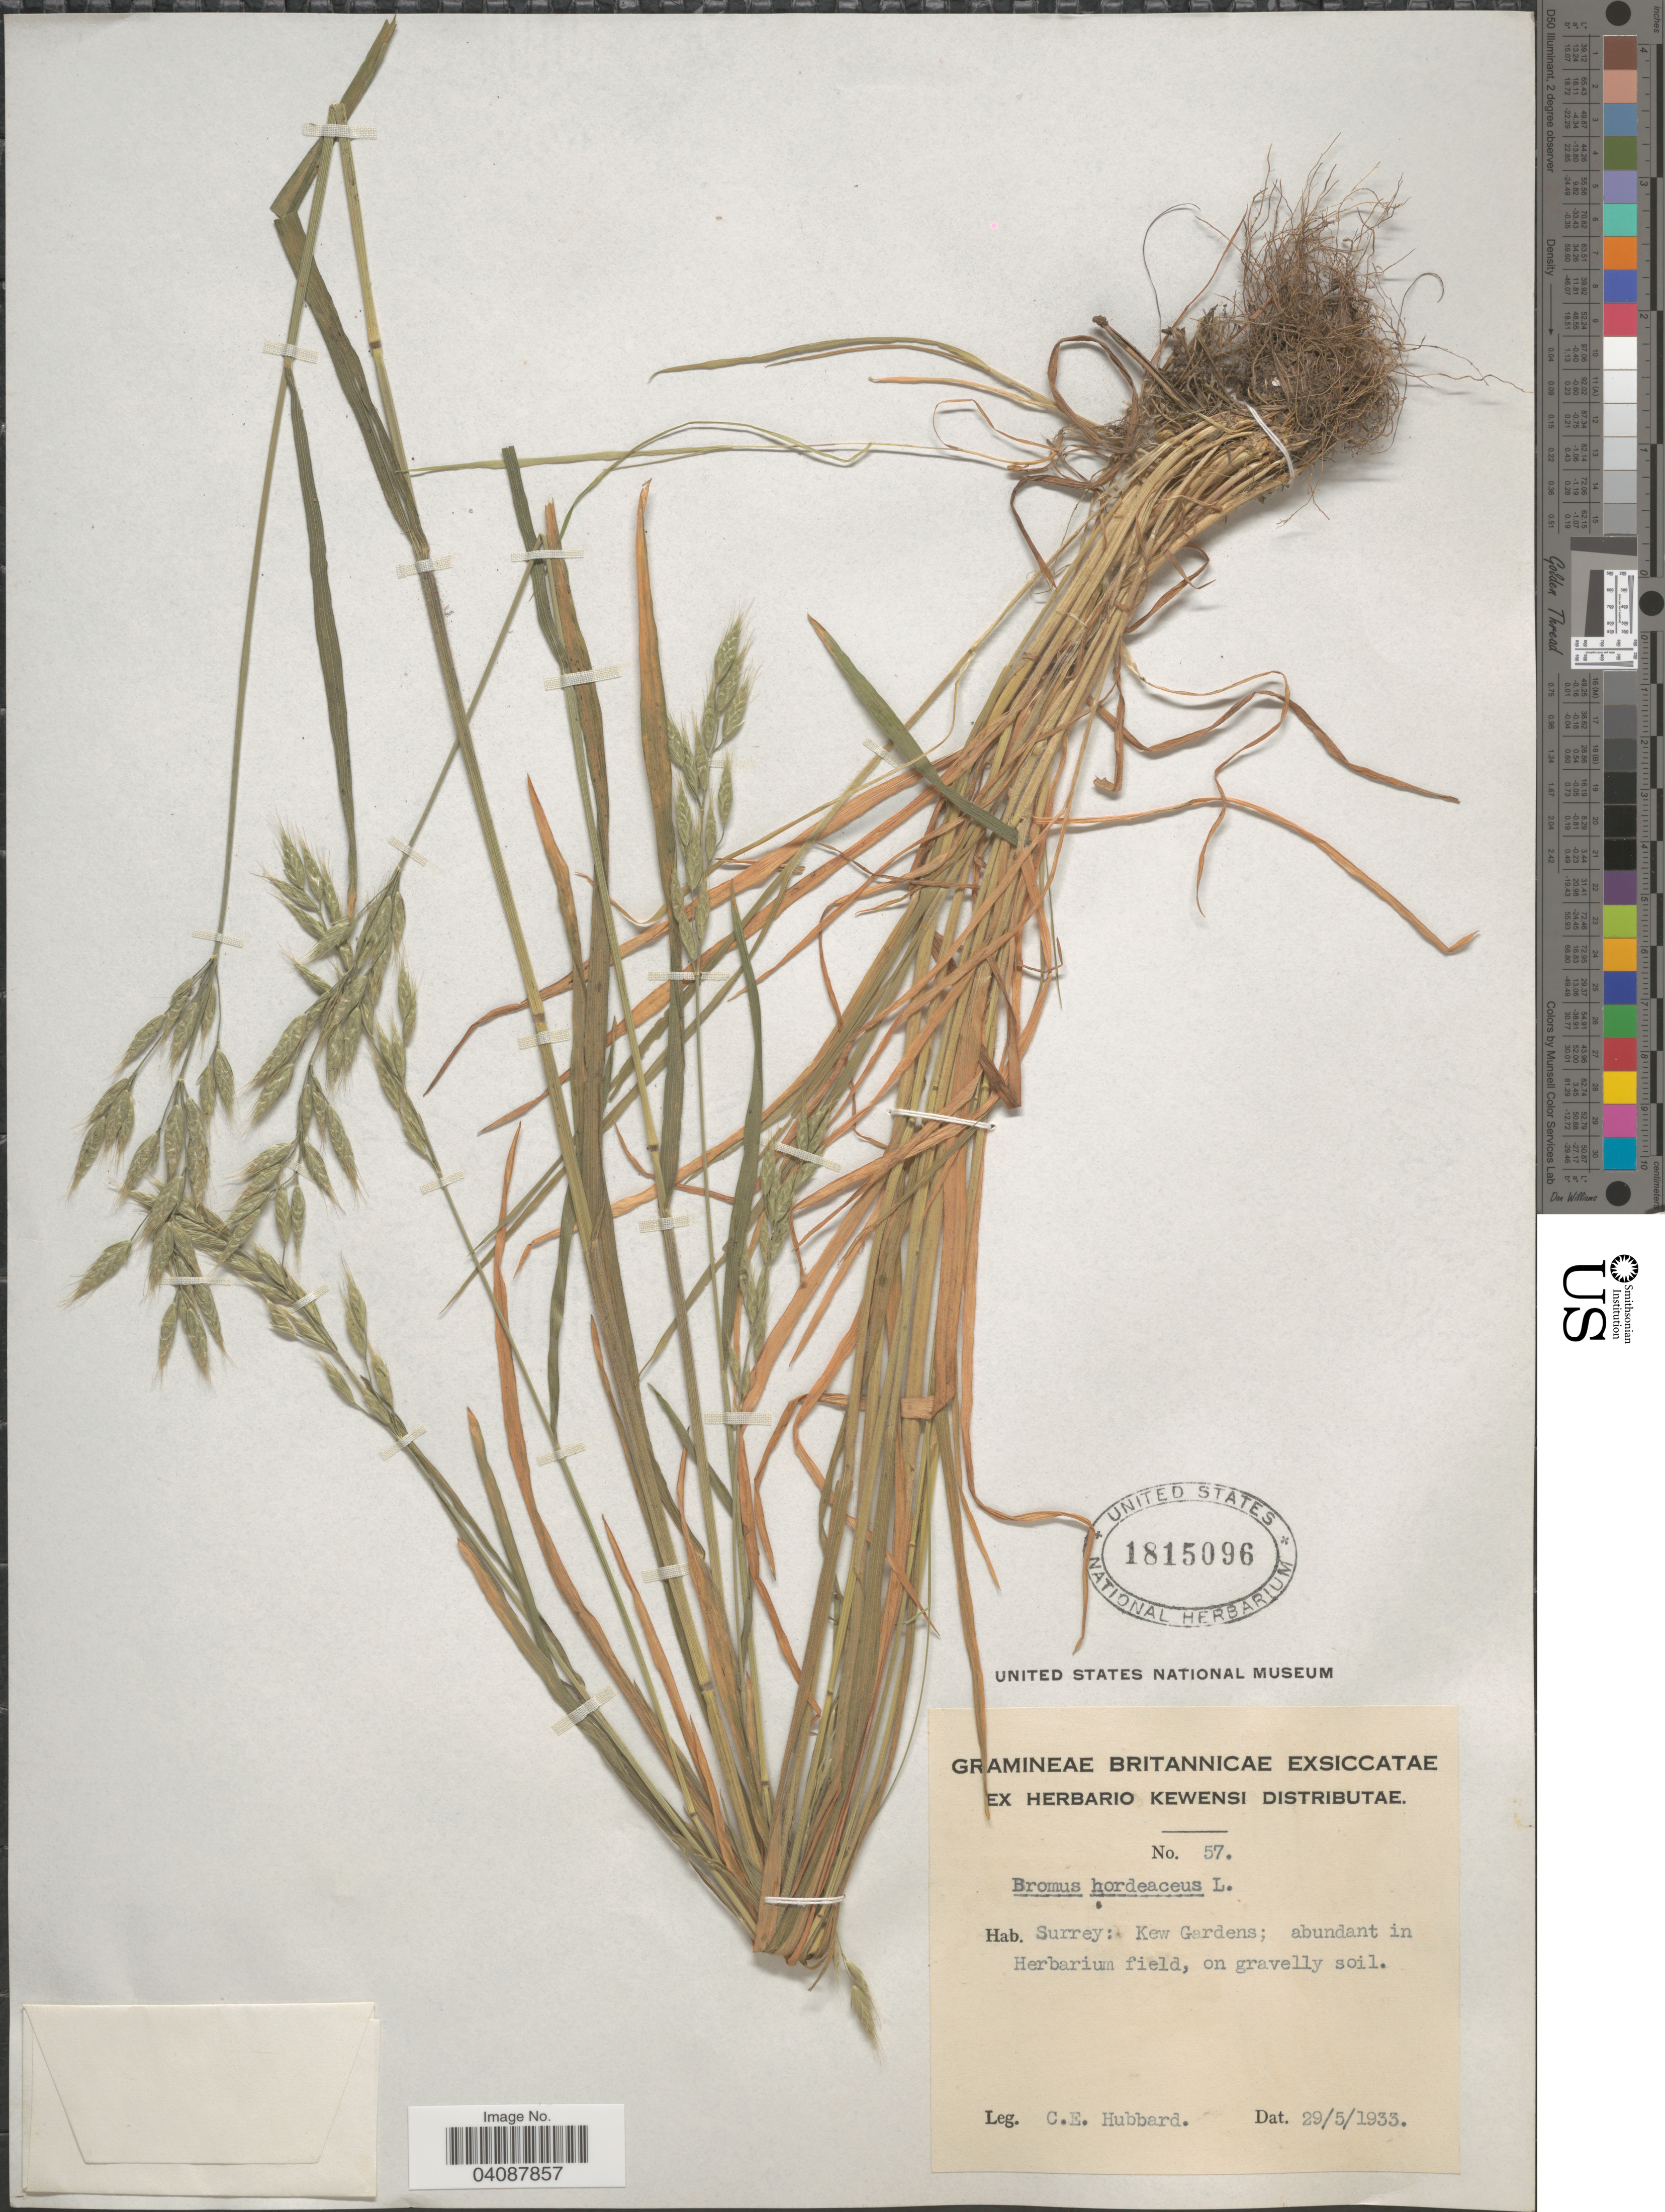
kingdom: Plantae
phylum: Tracheophyta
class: Liliopsida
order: Poales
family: Poaceae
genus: Bromus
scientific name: Bromus hordeaceus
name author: L.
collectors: C. E. Hubbard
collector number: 57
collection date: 1933-05-29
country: United Kingdom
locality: Britannicae. Surrey: Kew Gardens; abundant in Herbarium field, on gravelly soil.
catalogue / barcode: US 1815096